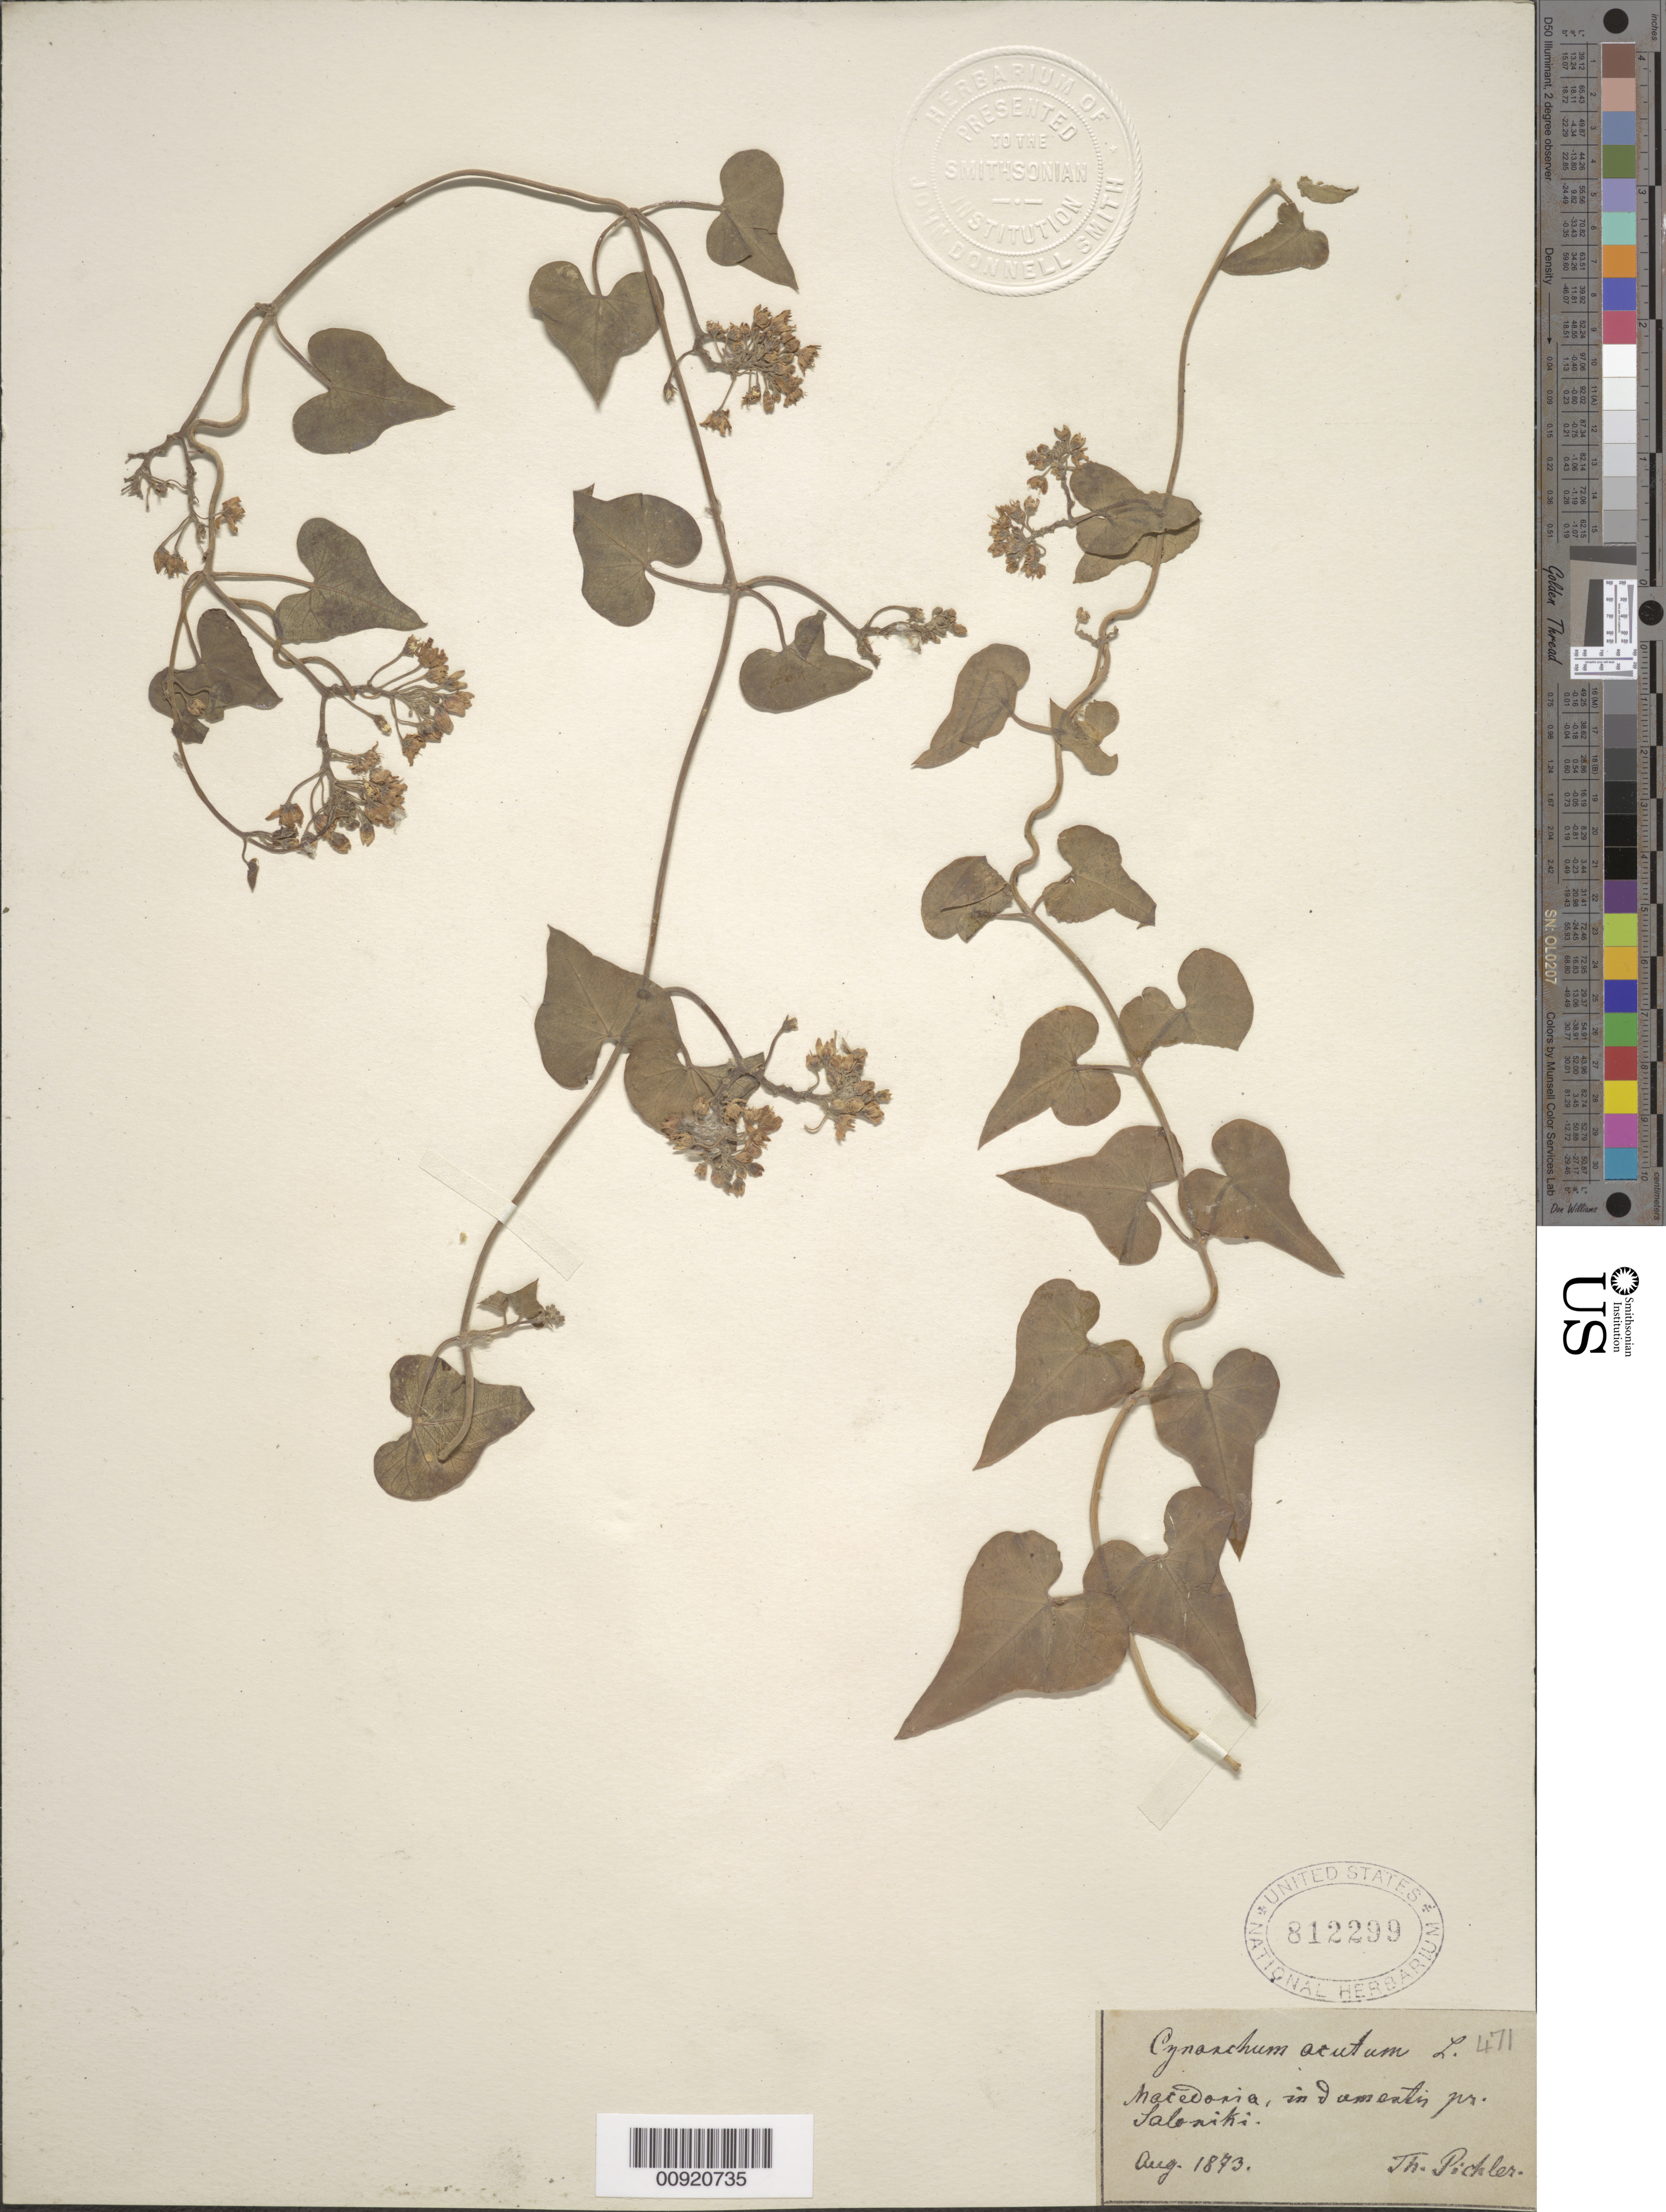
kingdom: Plantae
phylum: Tracheophyta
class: Magnoliopsida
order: Gentianales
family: Apocynaceae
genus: Cynanchum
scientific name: Cynanchum acutum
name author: L.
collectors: T. Pichler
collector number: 471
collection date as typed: Aug 1873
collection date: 1873-08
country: Greece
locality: Macedonia in Dumentis pr. Sale[niti].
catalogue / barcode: US 812299